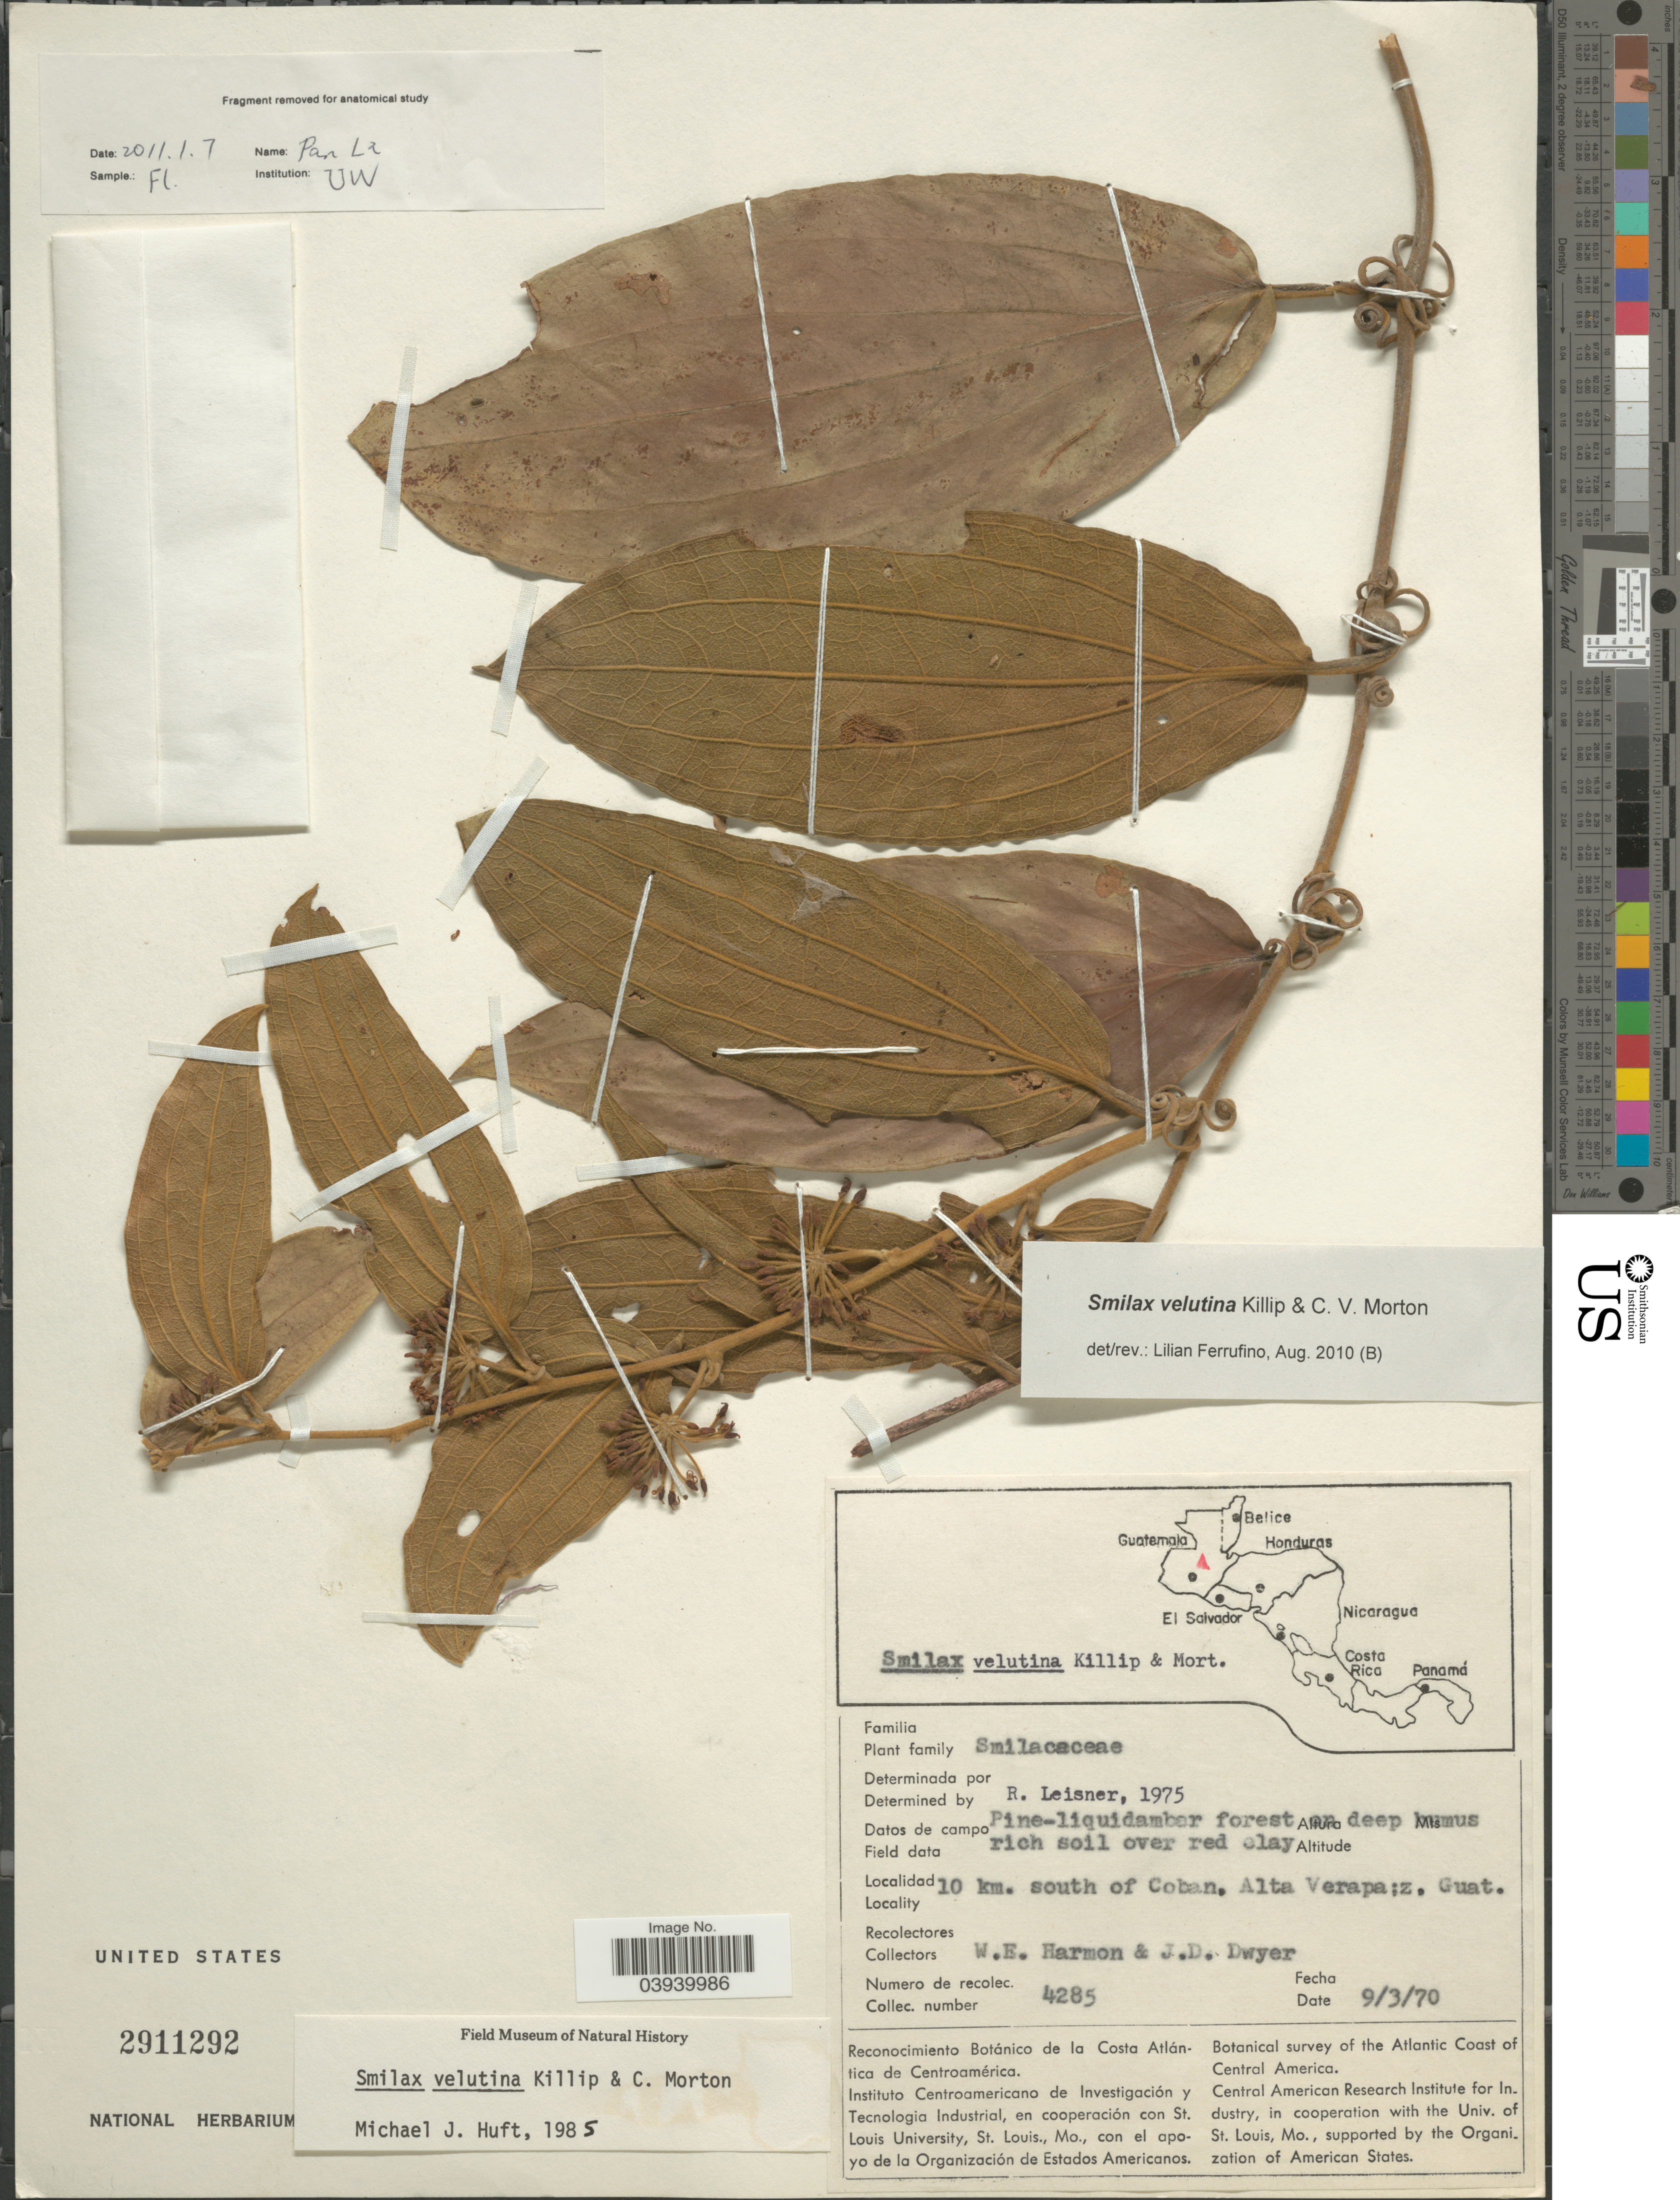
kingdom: Plantae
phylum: Tracheophyta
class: Liliopsida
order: Liliales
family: Smilacaceae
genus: Smilax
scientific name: Smilax velutina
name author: Killip & C.V. Morton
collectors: W. E. Harmon & J. D. Dwyer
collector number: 4285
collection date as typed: Transcribed d/m/y: 9/3/70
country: Guatemala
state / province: Alta Verapaz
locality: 10 km. south of Coban.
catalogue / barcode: US 2911292